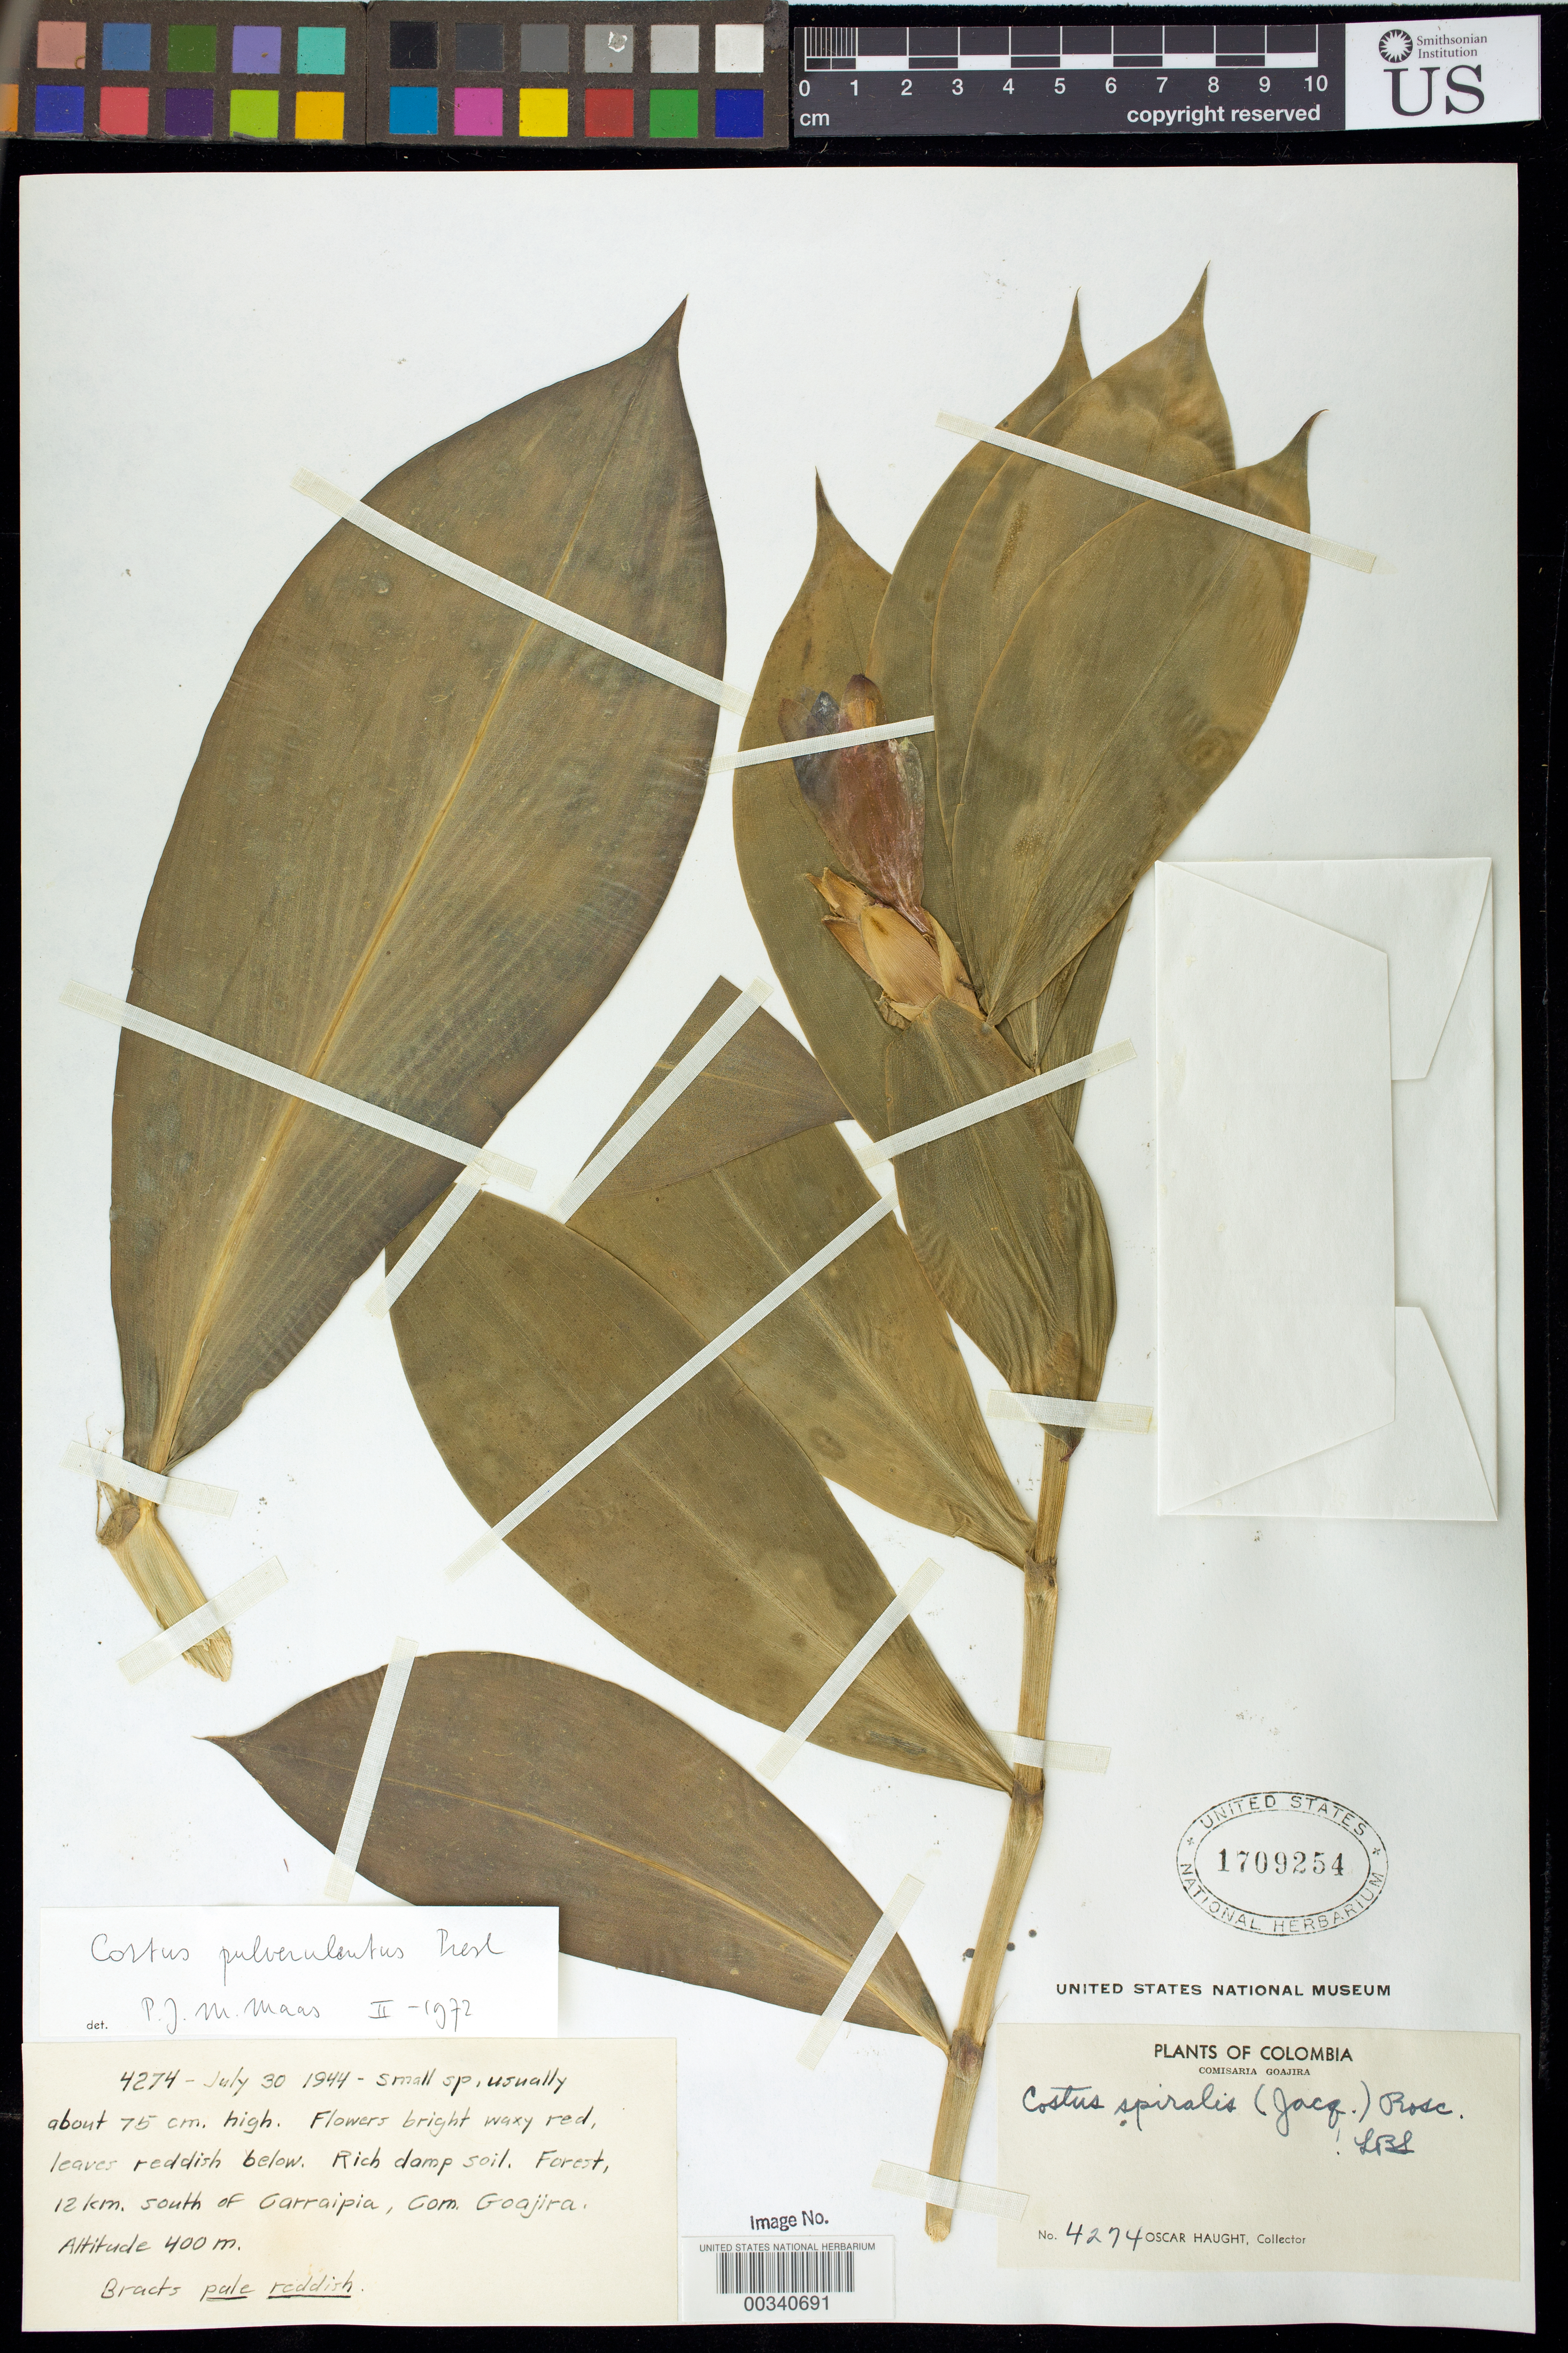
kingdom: Plantae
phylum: Tracheophyta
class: Liliopsida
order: Zingiberales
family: Costaceae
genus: Costus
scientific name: Costus pulverulentus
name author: C. Presl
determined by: Maas, Paul J. M.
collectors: O. L. Haught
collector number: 4274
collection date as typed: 30 Jul 1944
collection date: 1944-07-30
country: Colombia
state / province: La Guajira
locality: Comisaria Guajira, 12 km S of Carraipia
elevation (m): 400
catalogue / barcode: US 1709254